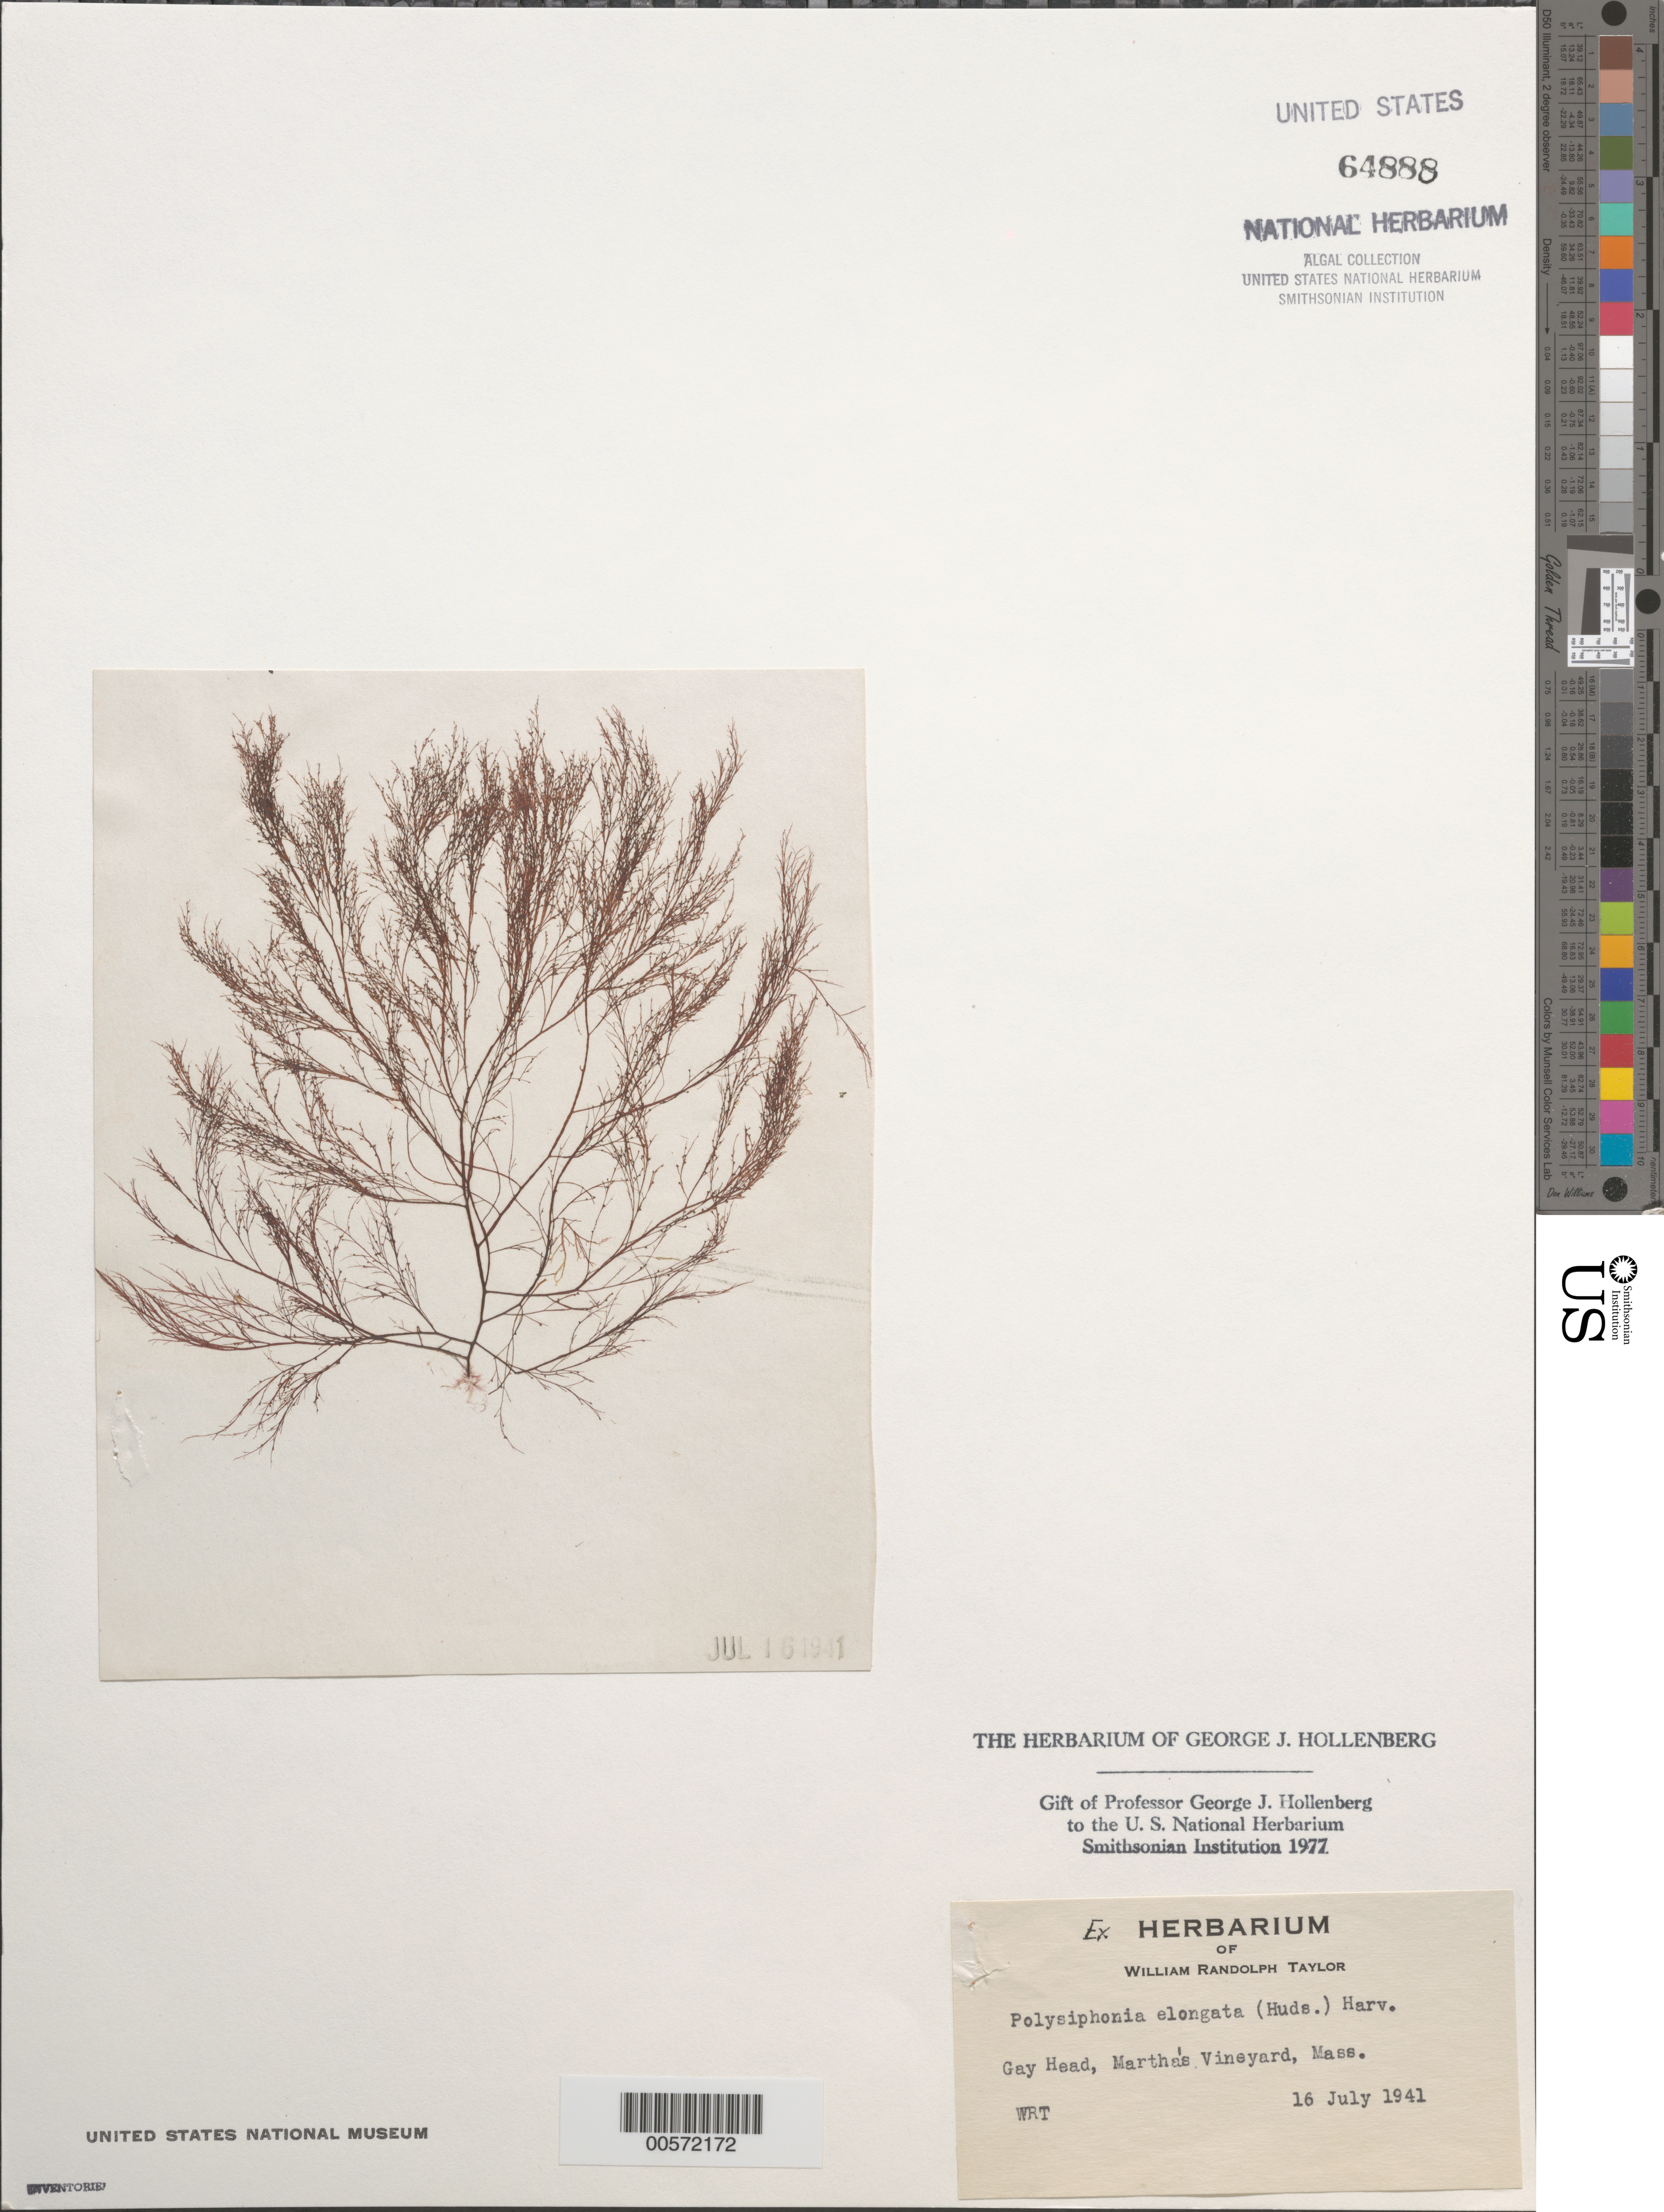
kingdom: Plantae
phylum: Rhodophyta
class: Florideophyceae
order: Ceramiales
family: Rhodomelaceae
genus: Carradoriella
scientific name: Carradoriella elongata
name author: (Hudson) Savoie & G.W. Saunders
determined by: Algae name updating Project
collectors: W. R. Taylor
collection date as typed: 16 Jul 1941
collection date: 1941-07-16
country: United States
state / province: Massachusetts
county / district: Dukes County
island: Martha's Vineyard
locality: Gay Head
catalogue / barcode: US 64888